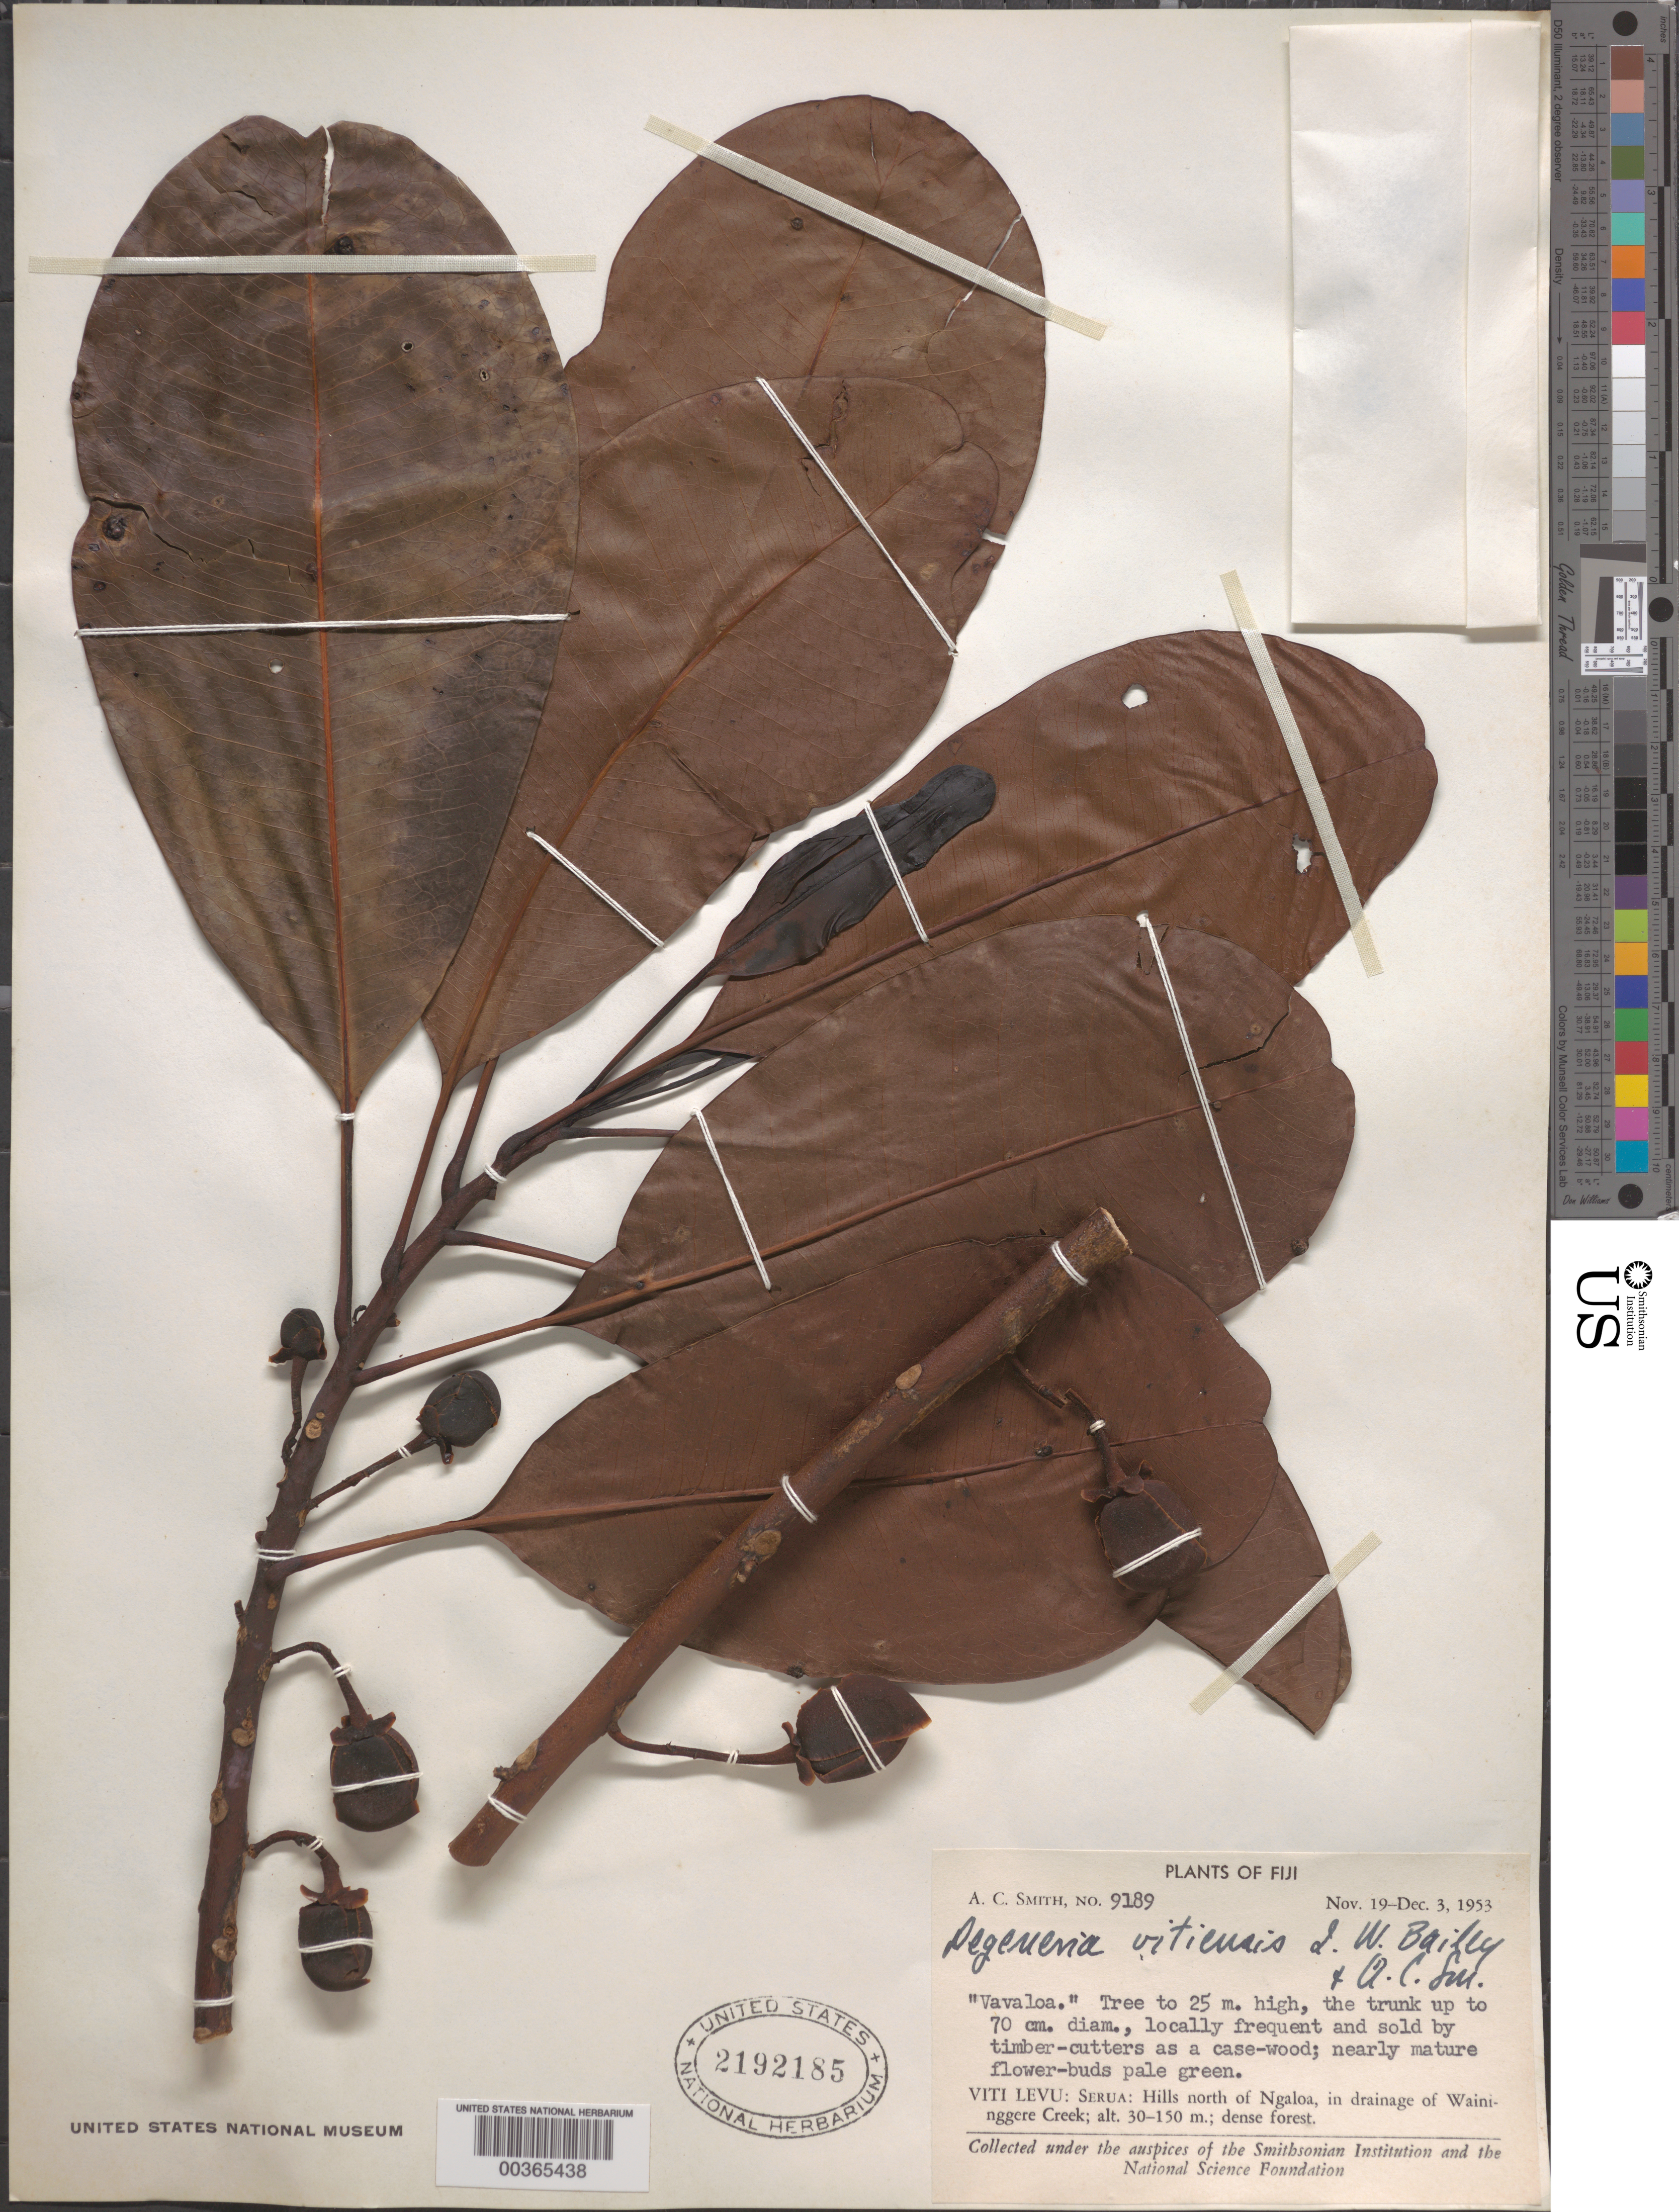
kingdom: Plantae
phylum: Tracheophyta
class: Magnoliopsida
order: Magnoliales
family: Degeneriaceae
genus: Degeneria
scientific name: Degeneria vitiensis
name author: L.W. Bailey & A.C. Sm.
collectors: A. C. Smith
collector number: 9185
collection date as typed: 19 Nov 1953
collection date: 1953-11-19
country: Fiji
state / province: Central Division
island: Viti Levu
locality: Serua Prov., n of ngaloa, drainage of waininggere creek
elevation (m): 30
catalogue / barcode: US 2192185